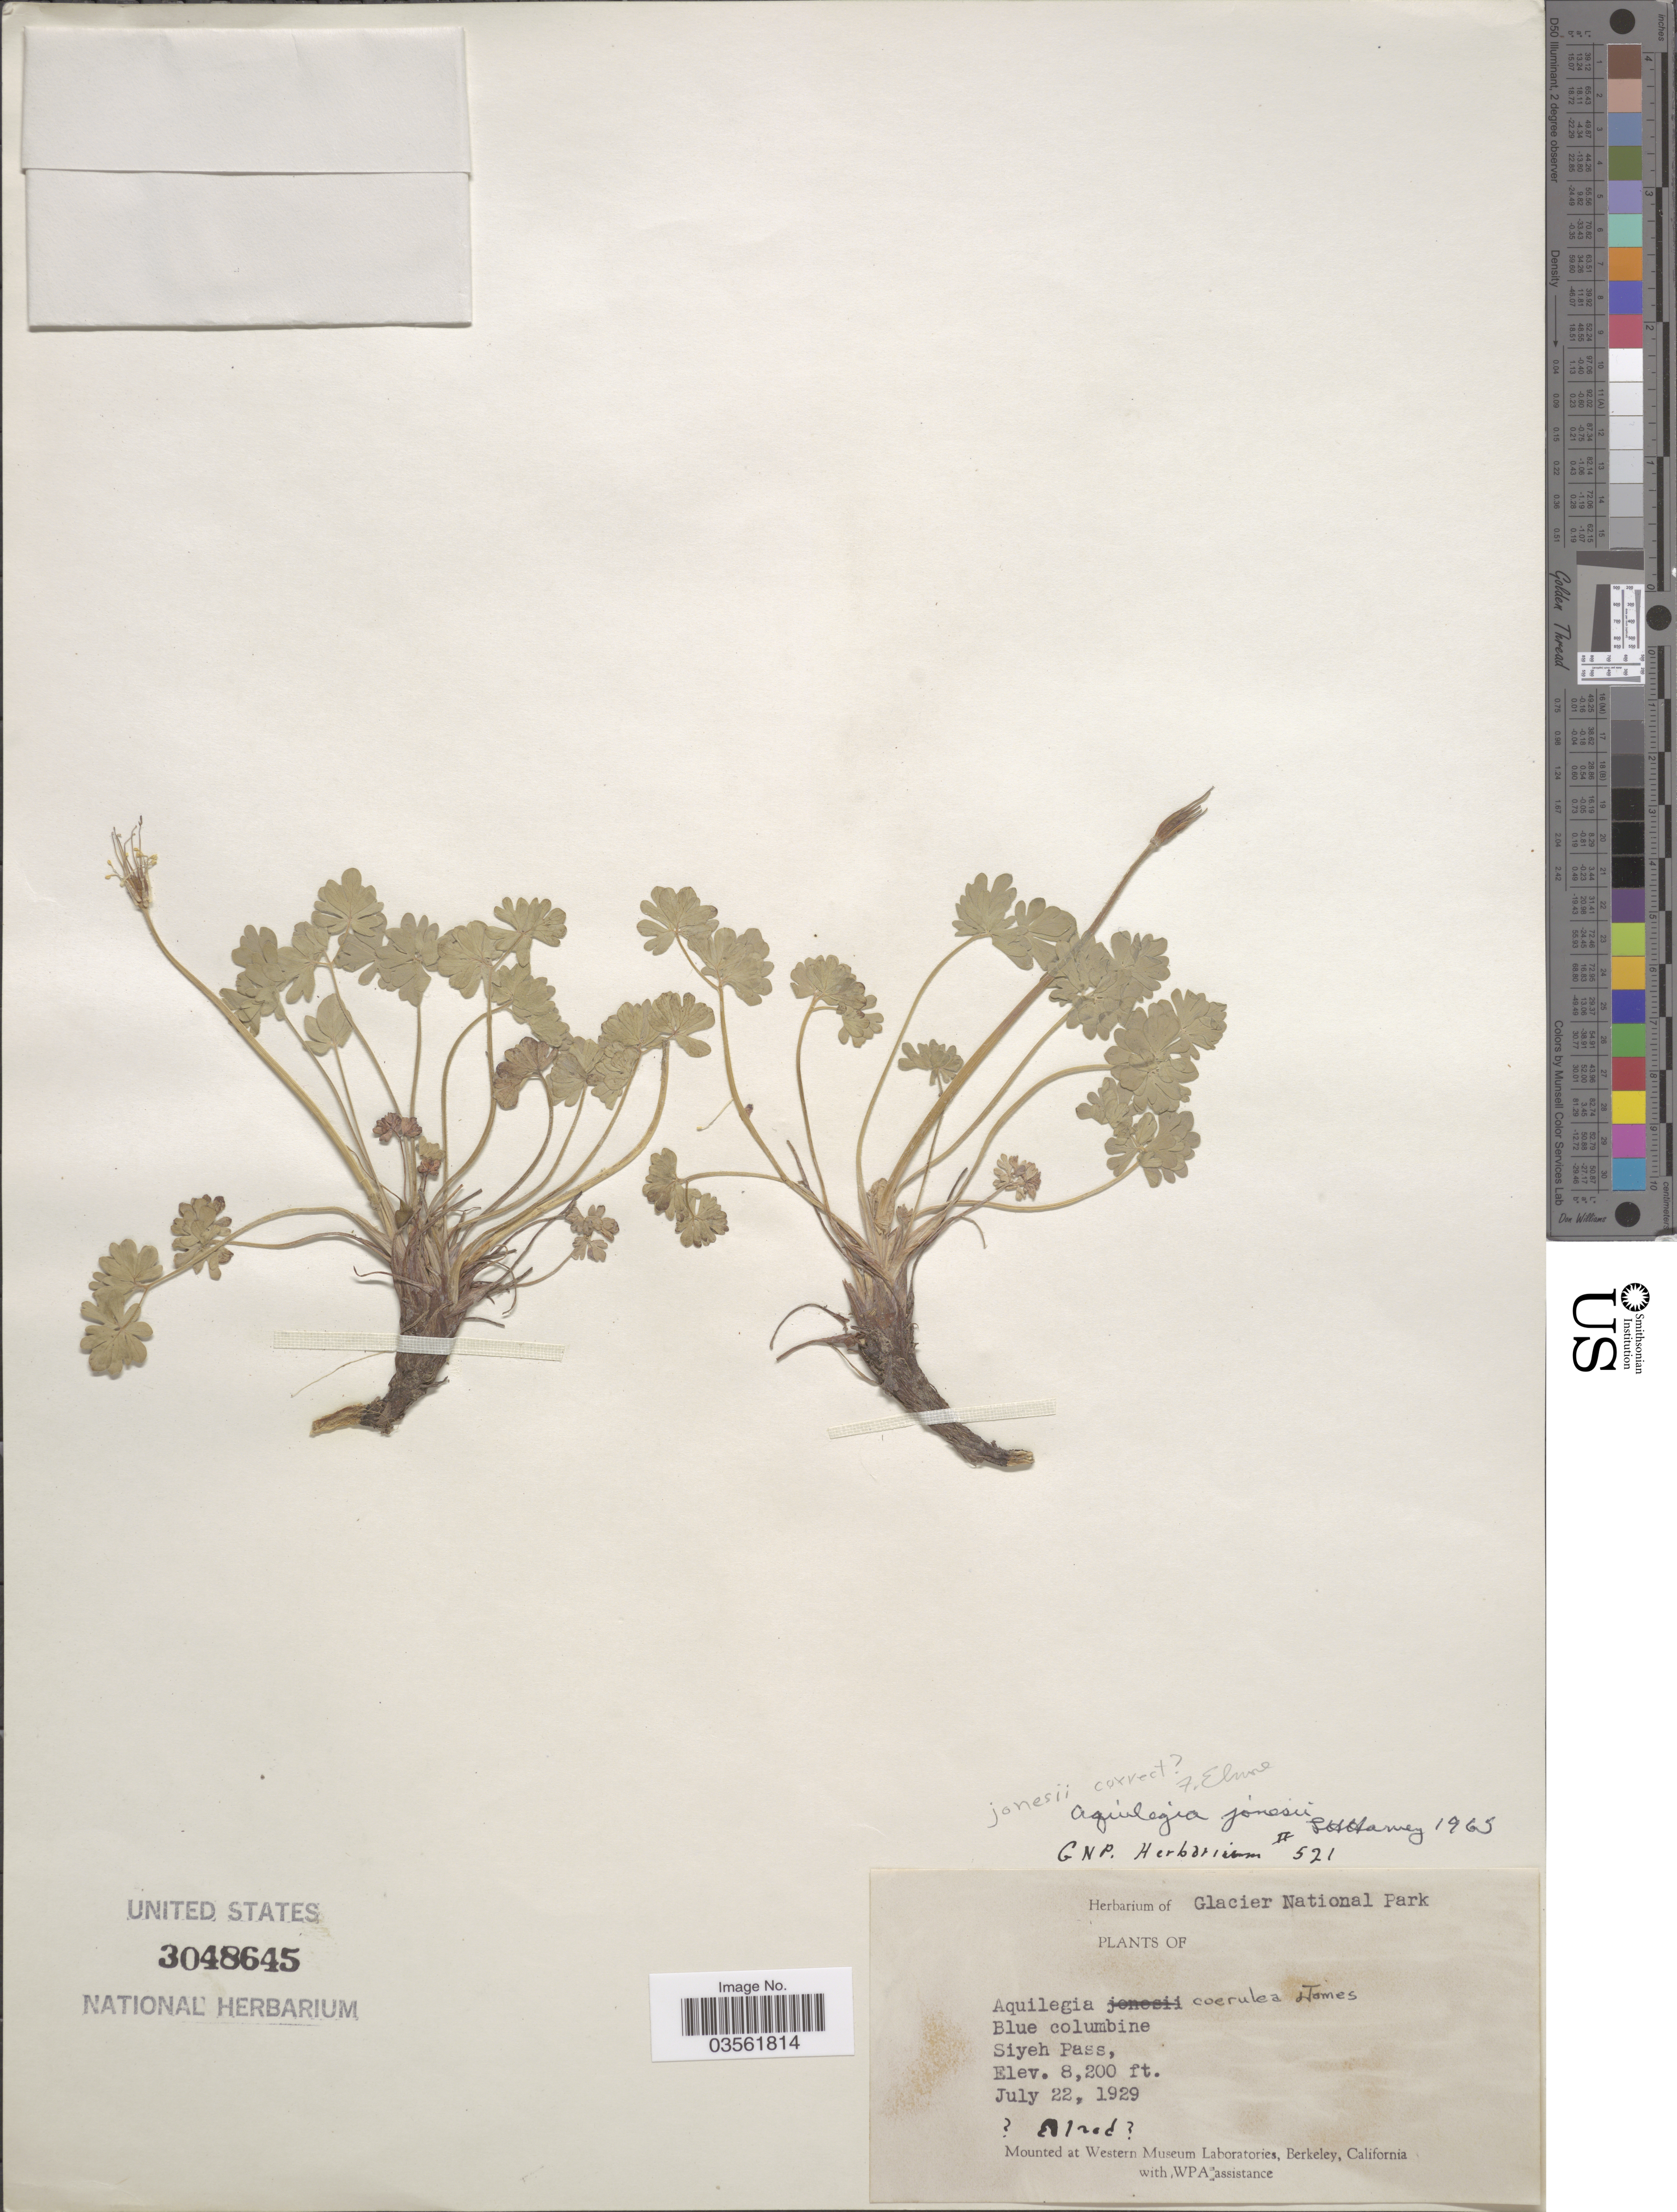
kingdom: Plantae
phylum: Tracheophyta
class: Magnoliopsida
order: Ranunculales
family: Ranunculaceae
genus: Aquilegia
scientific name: Aquilegia jonesii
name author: Parry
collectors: Ex herb. Glacier National Park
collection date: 1929-07-22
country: United States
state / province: California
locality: Siyeh Pass.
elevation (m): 2499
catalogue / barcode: US 3048645